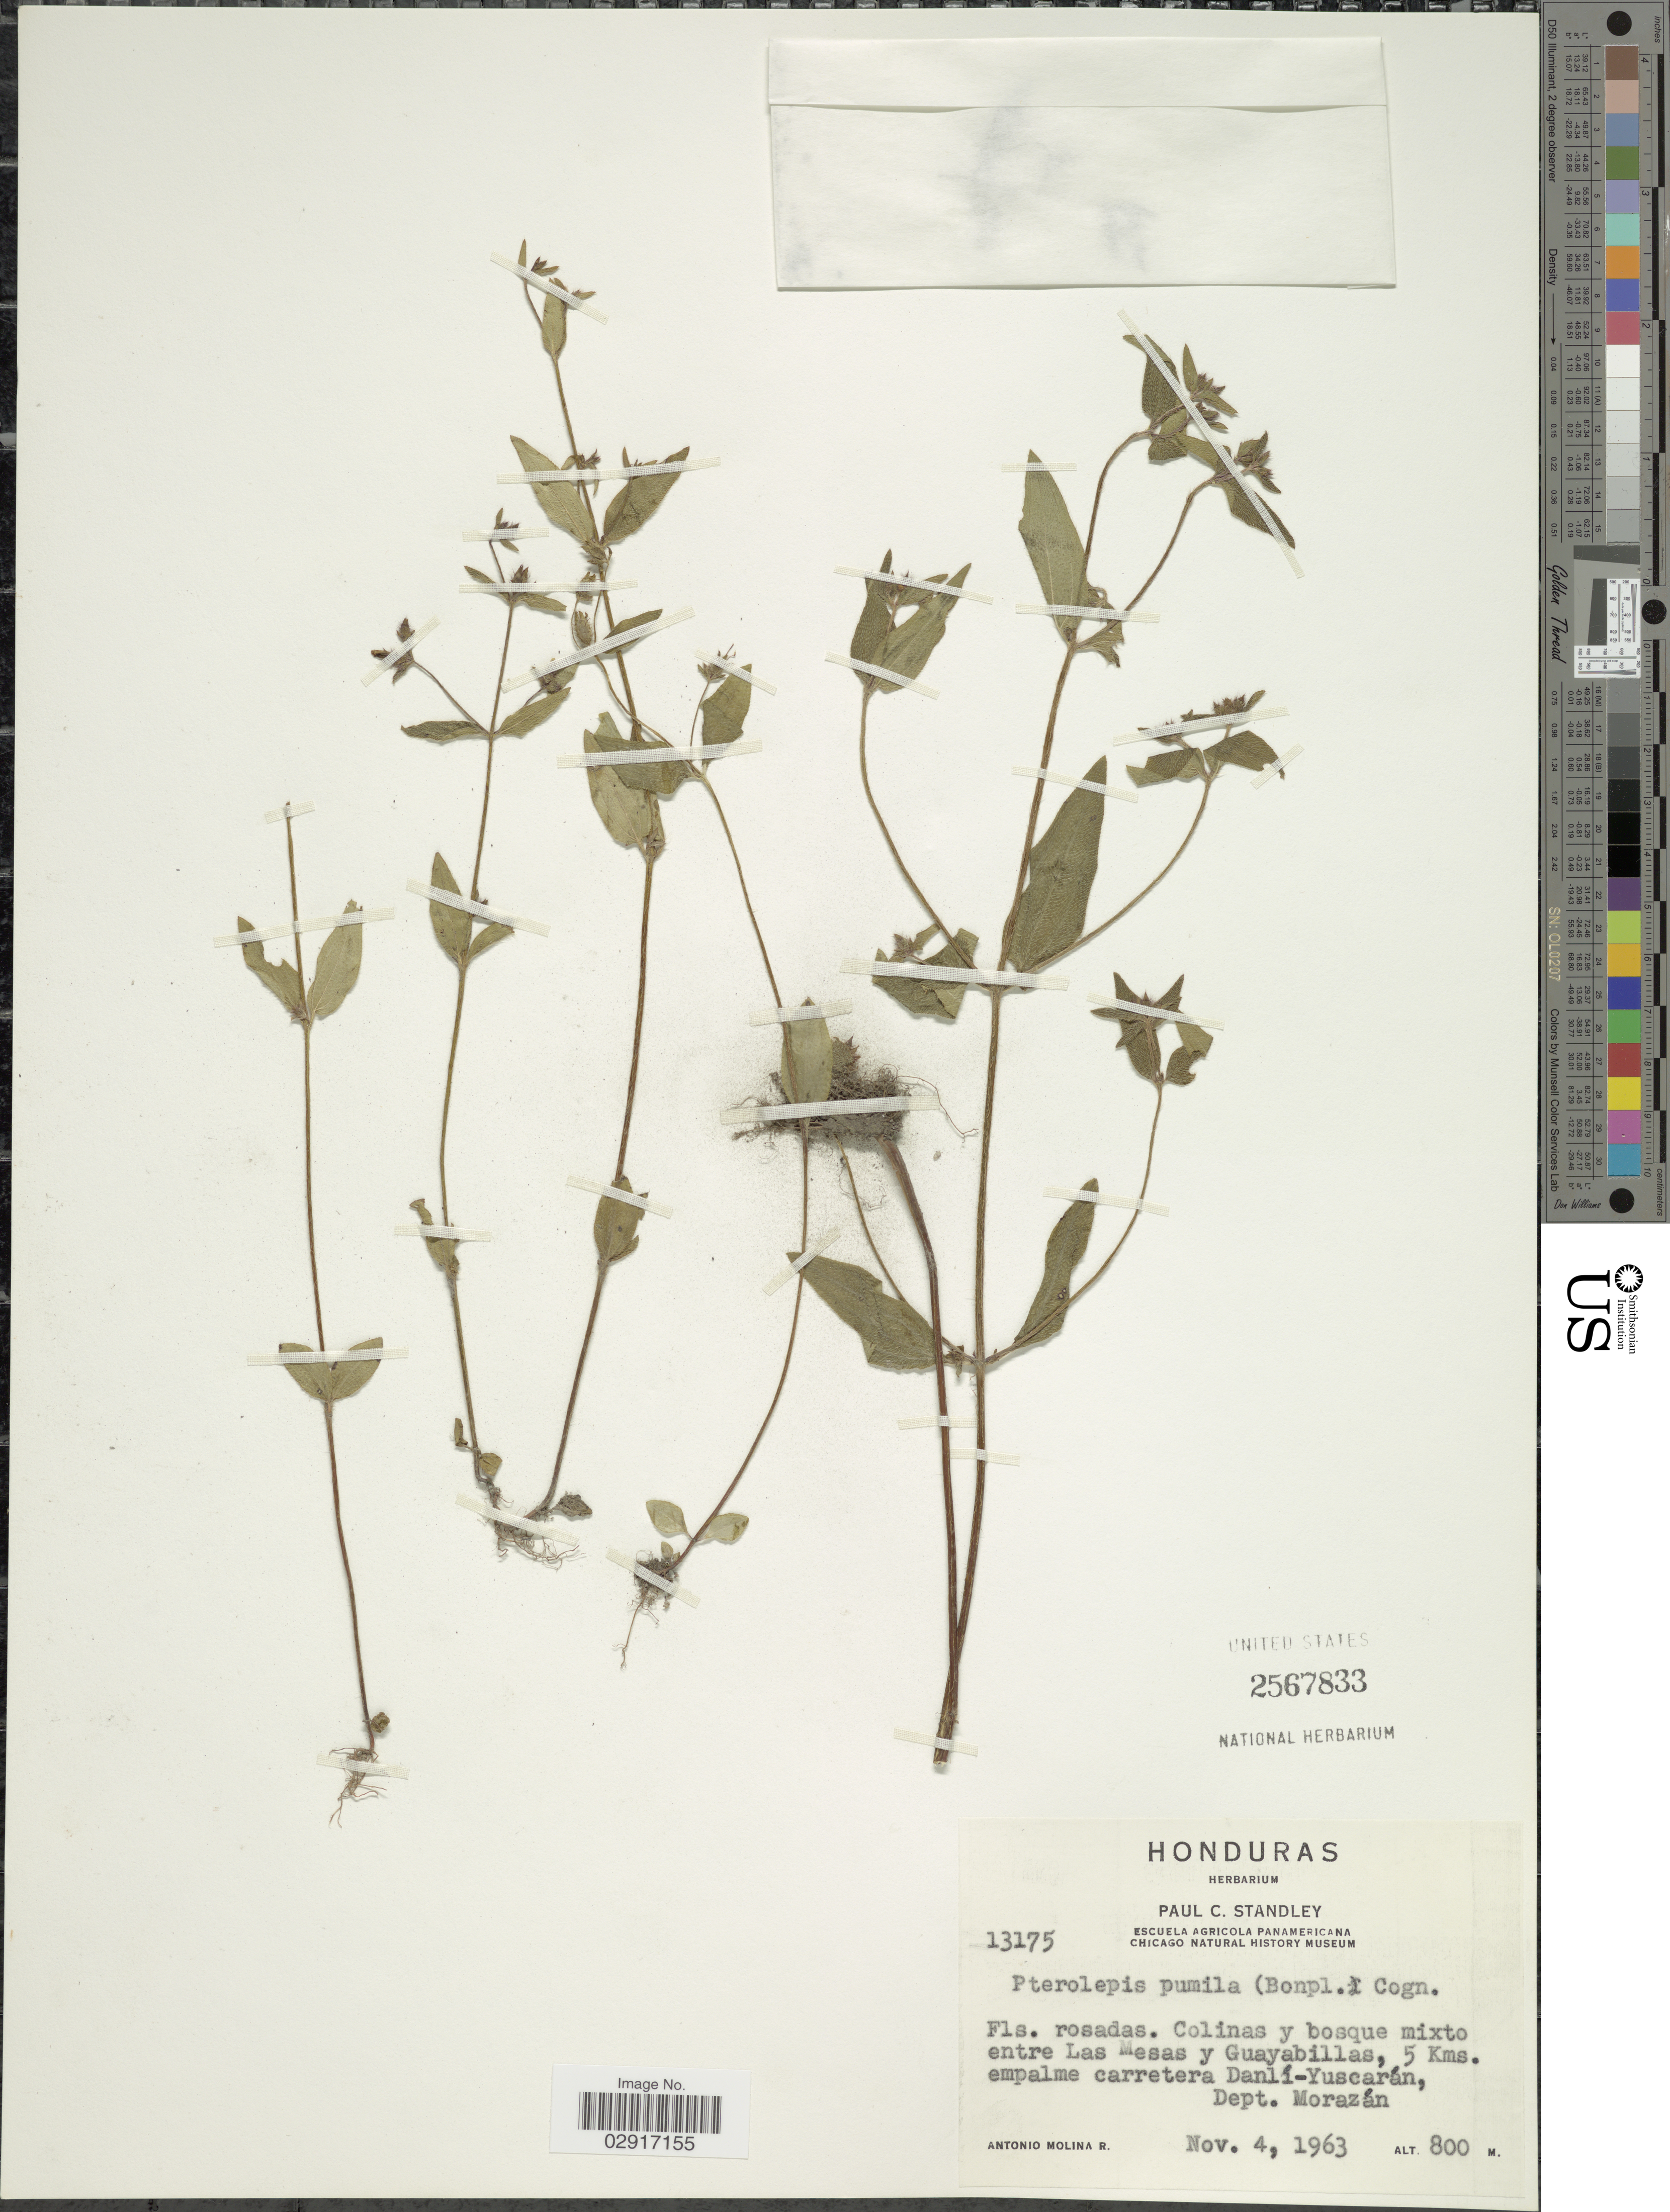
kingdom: Plantae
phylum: Tracheophyta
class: Magnoliopsida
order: Myrtales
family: Melastomataceae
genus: Pterolepis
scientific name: Pterolepis trichotoma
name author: (Rottb.) Cogn.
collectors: A. Molina R.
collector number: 13175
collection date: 1963-11-04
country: Honduras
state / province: Fco. Morazán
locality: Colinas y bosque mixto entre Las Mesas y Guayabillas, 5 Kms. empalme carretera Danlí-Yuscrán, Dept. Morazán.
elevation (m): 800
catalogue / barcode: US 2567833